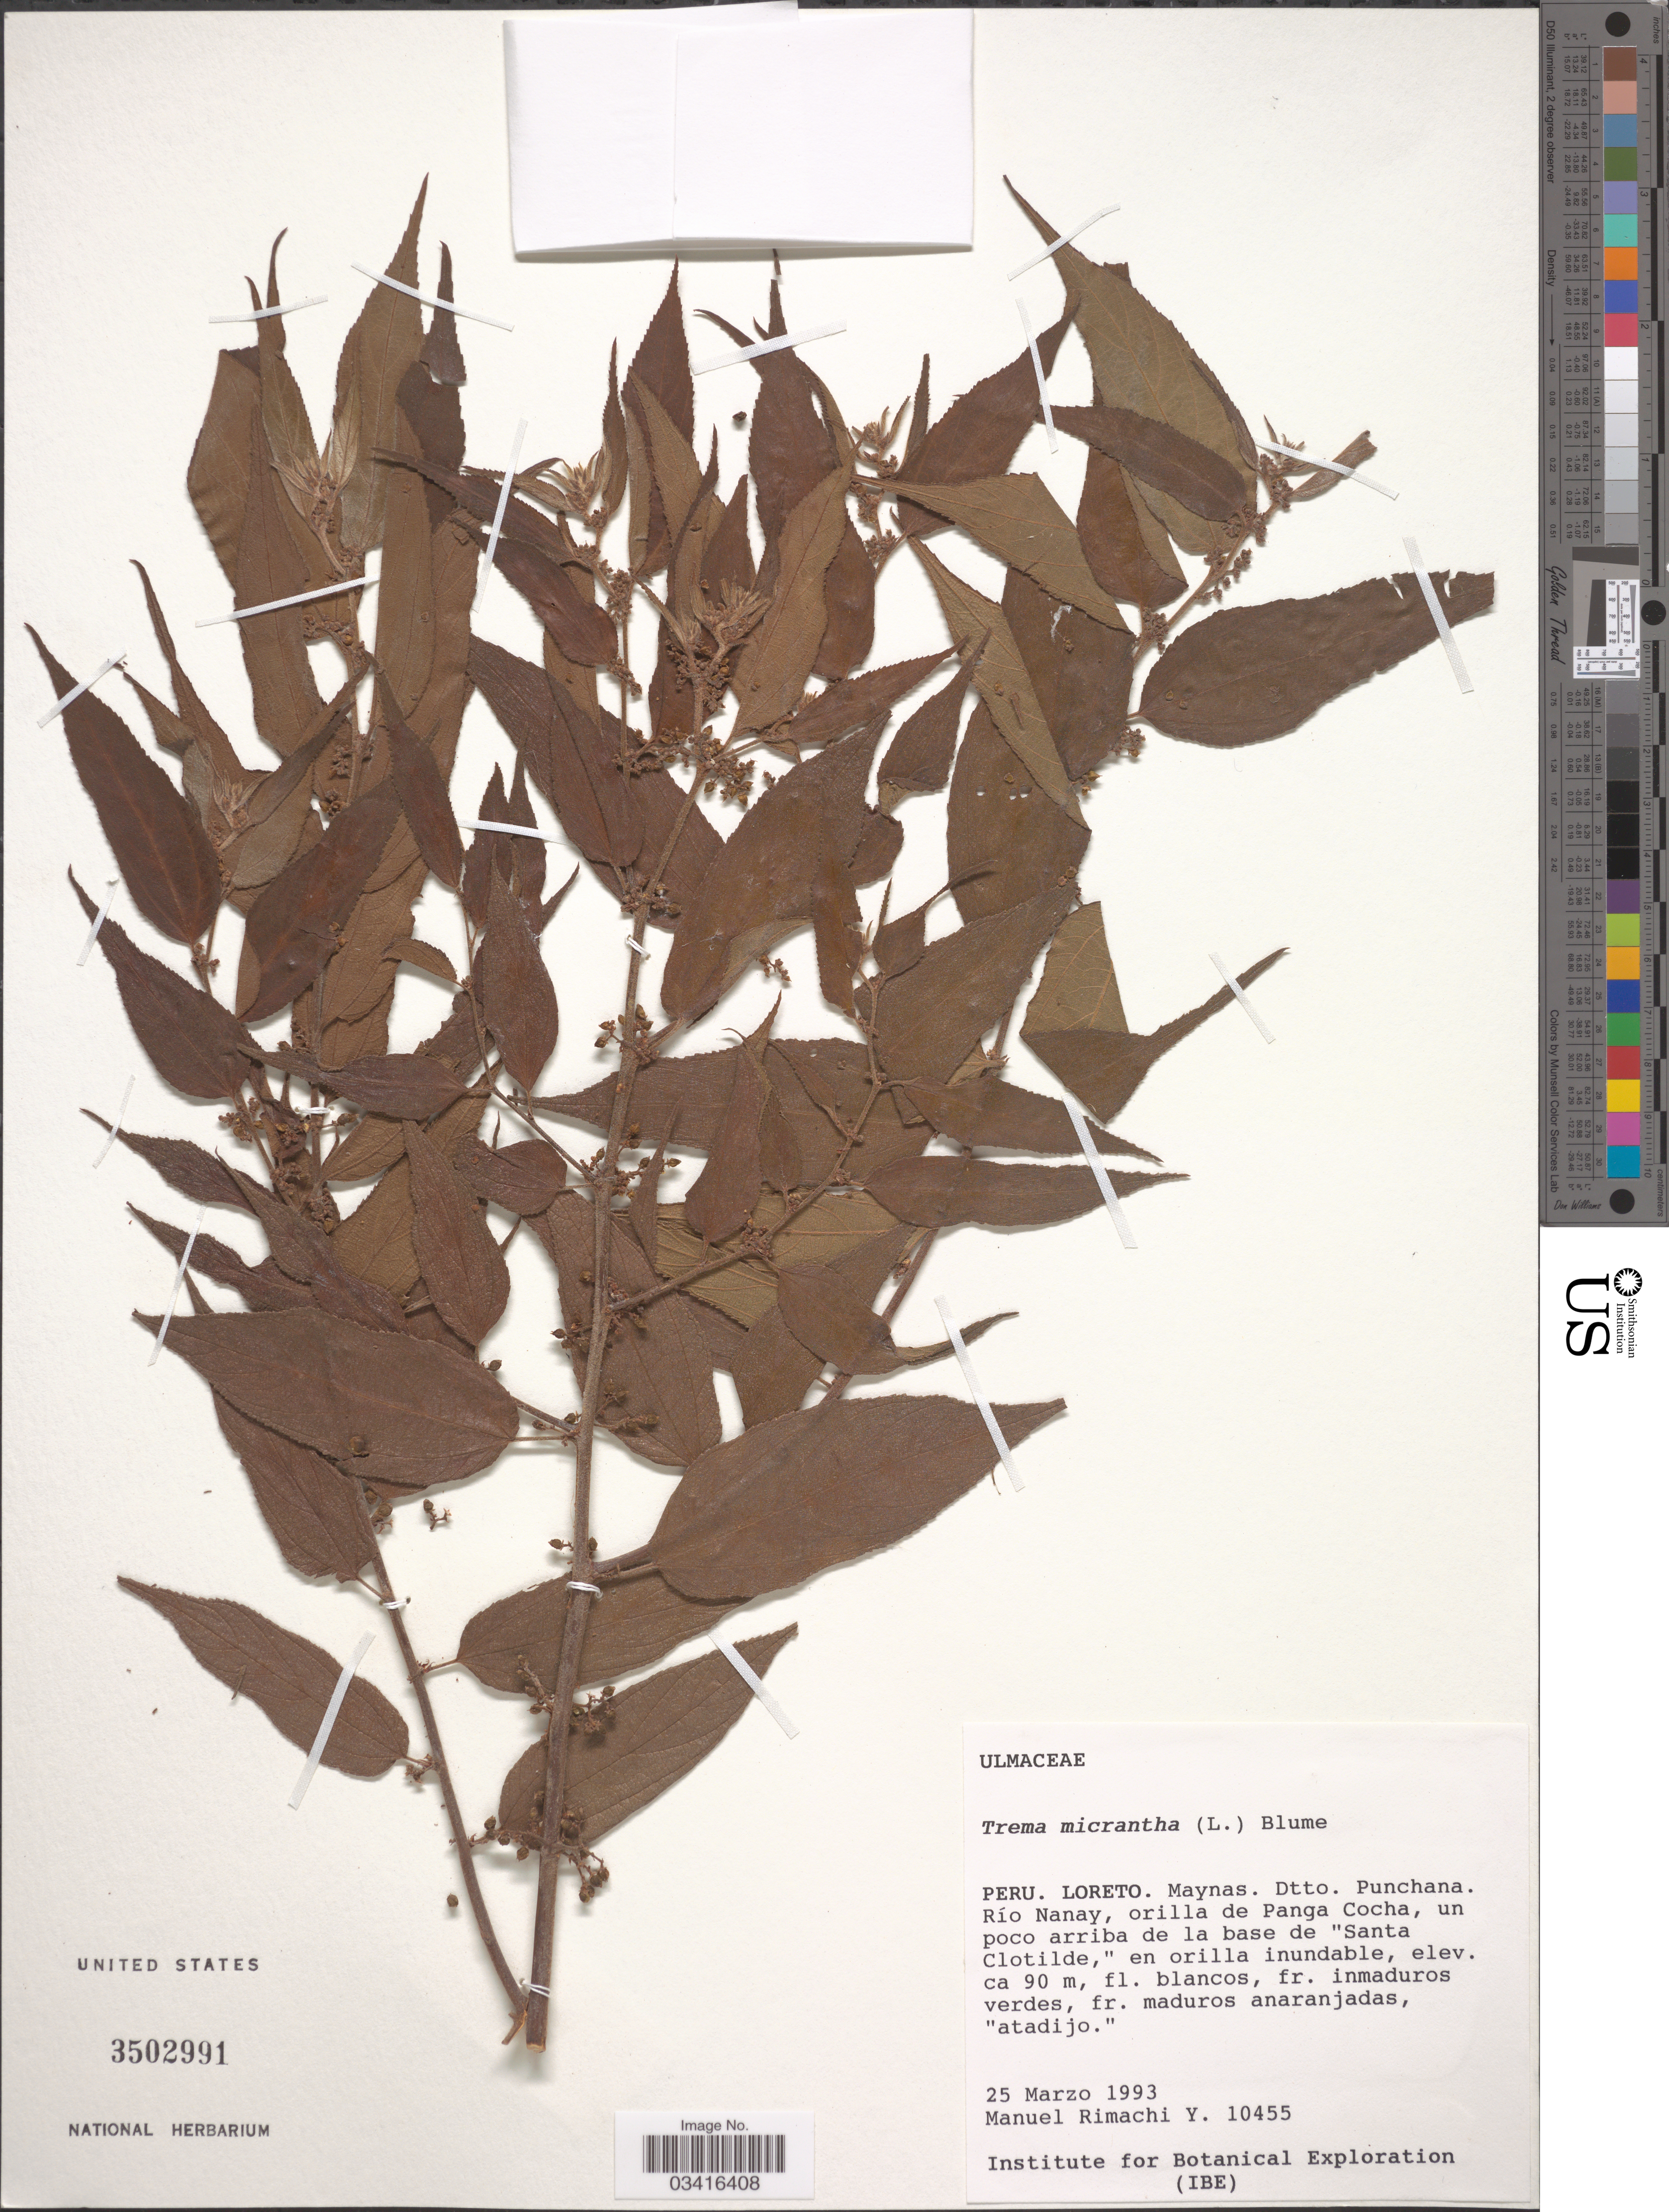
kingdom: Plantae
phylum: Tracheophyta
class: Magnoliopsida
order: Rosales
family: Cannabaceae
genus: Trema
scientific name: Trema micranthum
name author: (L.) Blume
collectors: M. Rimachi Y.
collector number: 10455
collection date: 1993-03-25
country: Peru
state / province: Loreto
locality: Maynas. Dtto. Punchana. Río Nanay, orilla de Panga Cocha, un poco arriba de la base de "Santa Clotilde,".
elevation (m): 90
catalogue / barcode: US 3502991